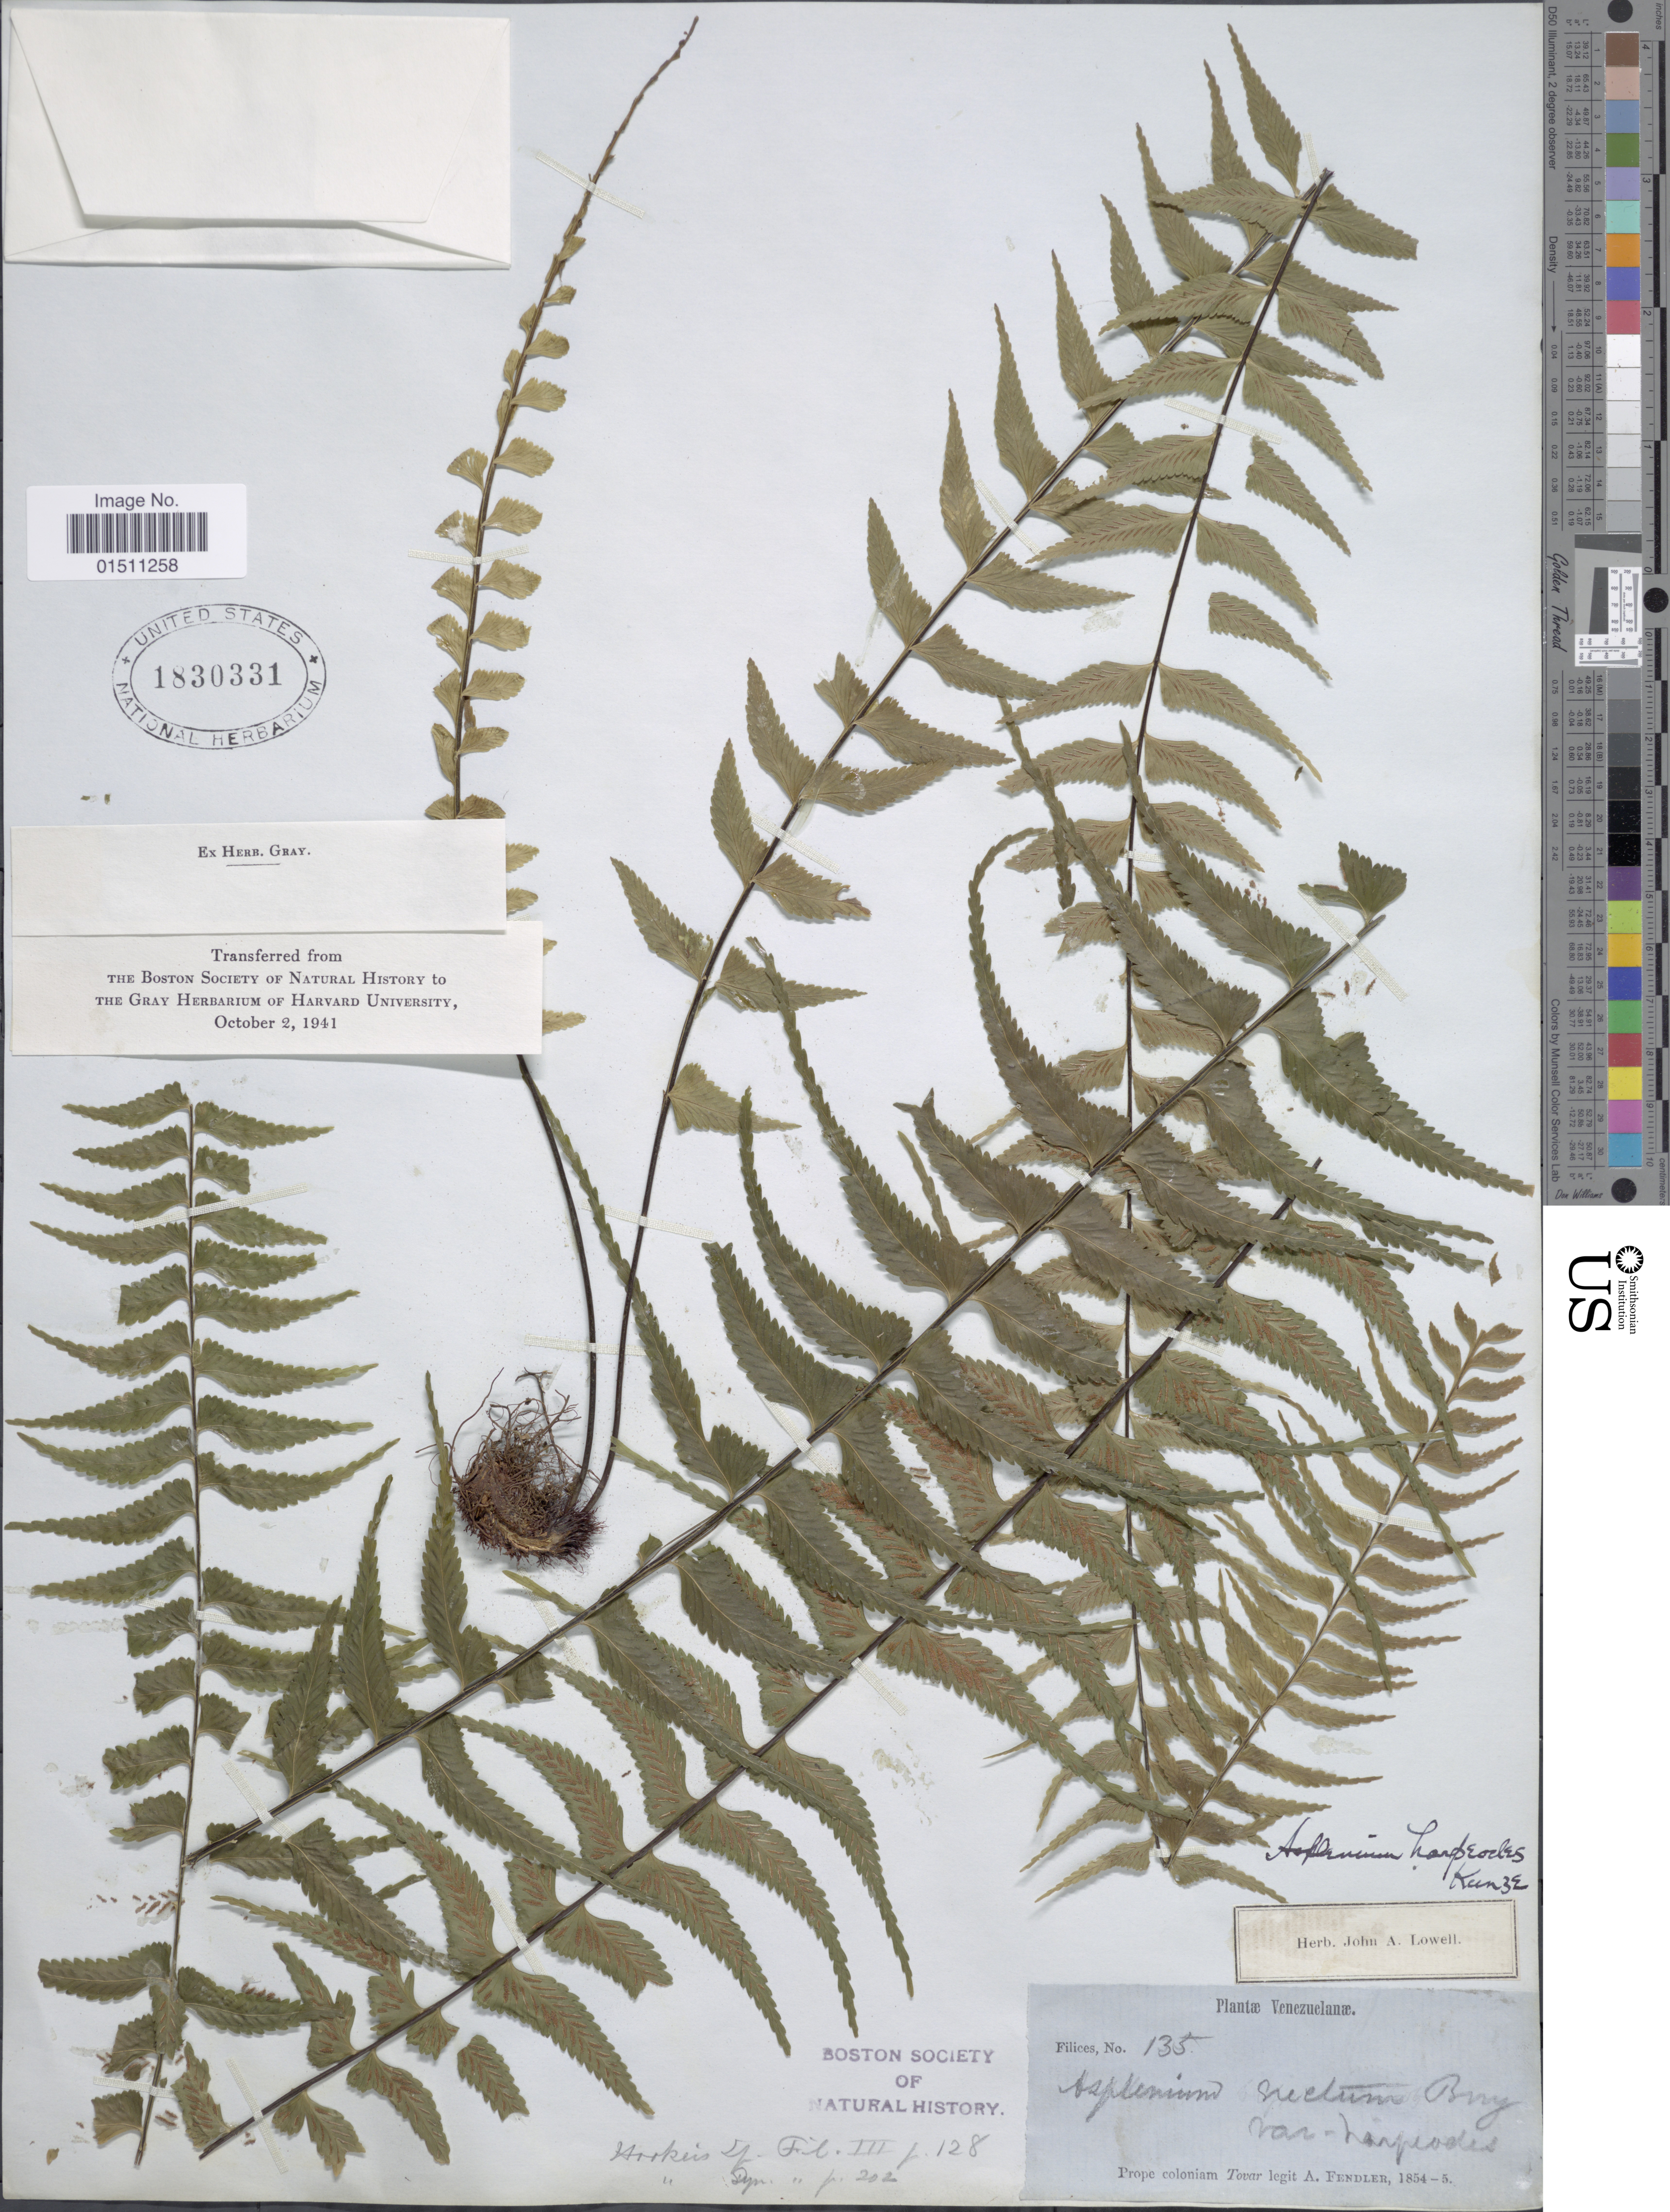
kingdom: Plantae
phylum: Tracheophyta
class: Polypodiopsida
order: Polypodiales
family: Aspleniaceae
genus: Asplenium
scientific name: Asplenium harpeodes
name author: Kunze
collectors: A. Fendler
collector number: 135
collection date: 1854/1855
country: Venezuela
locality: Venezuelanæ, Prope coloniam Tovar.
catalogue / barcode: US 1830331